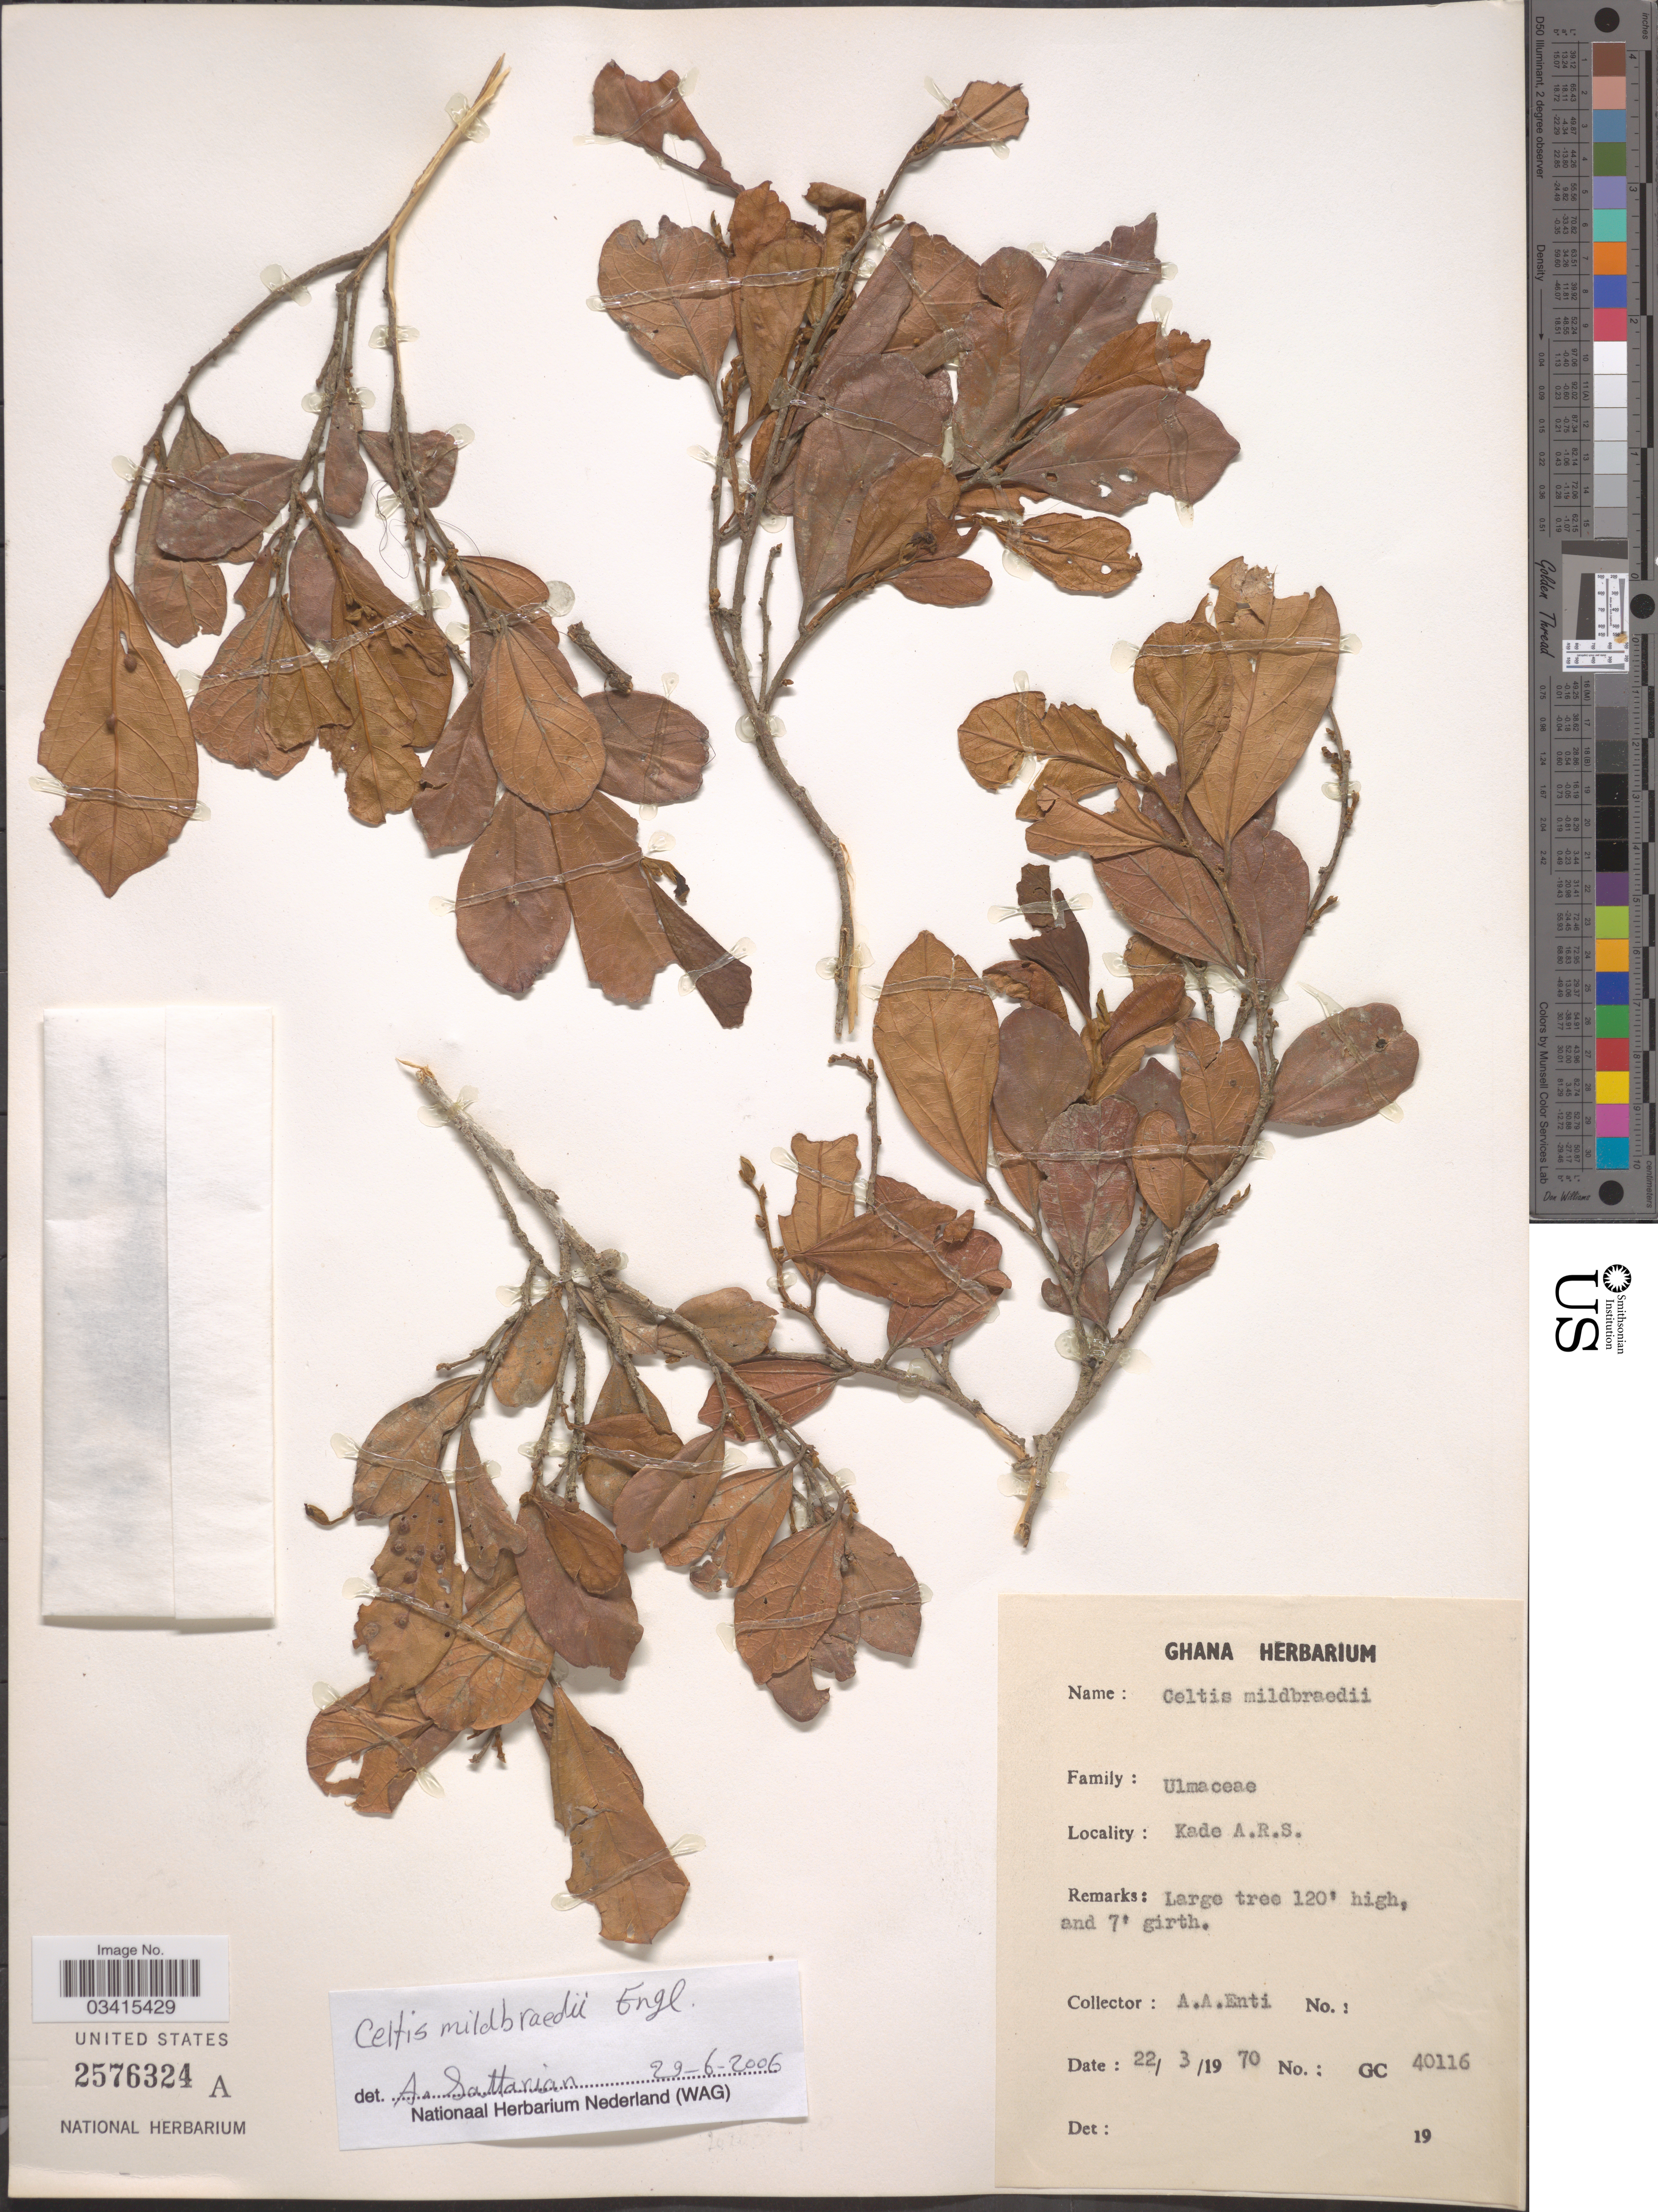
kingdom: Plantae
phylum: Tracheophyta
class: Magnoliopsida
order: Rosales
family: Cannabaceae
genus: Celtis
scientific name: Celtis mildbraedii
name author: Engl.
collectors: A. Enti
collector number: GC 40116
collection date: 1970-03-22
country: Ghana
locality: Kade A.R.S.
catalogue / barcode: US 2576324A